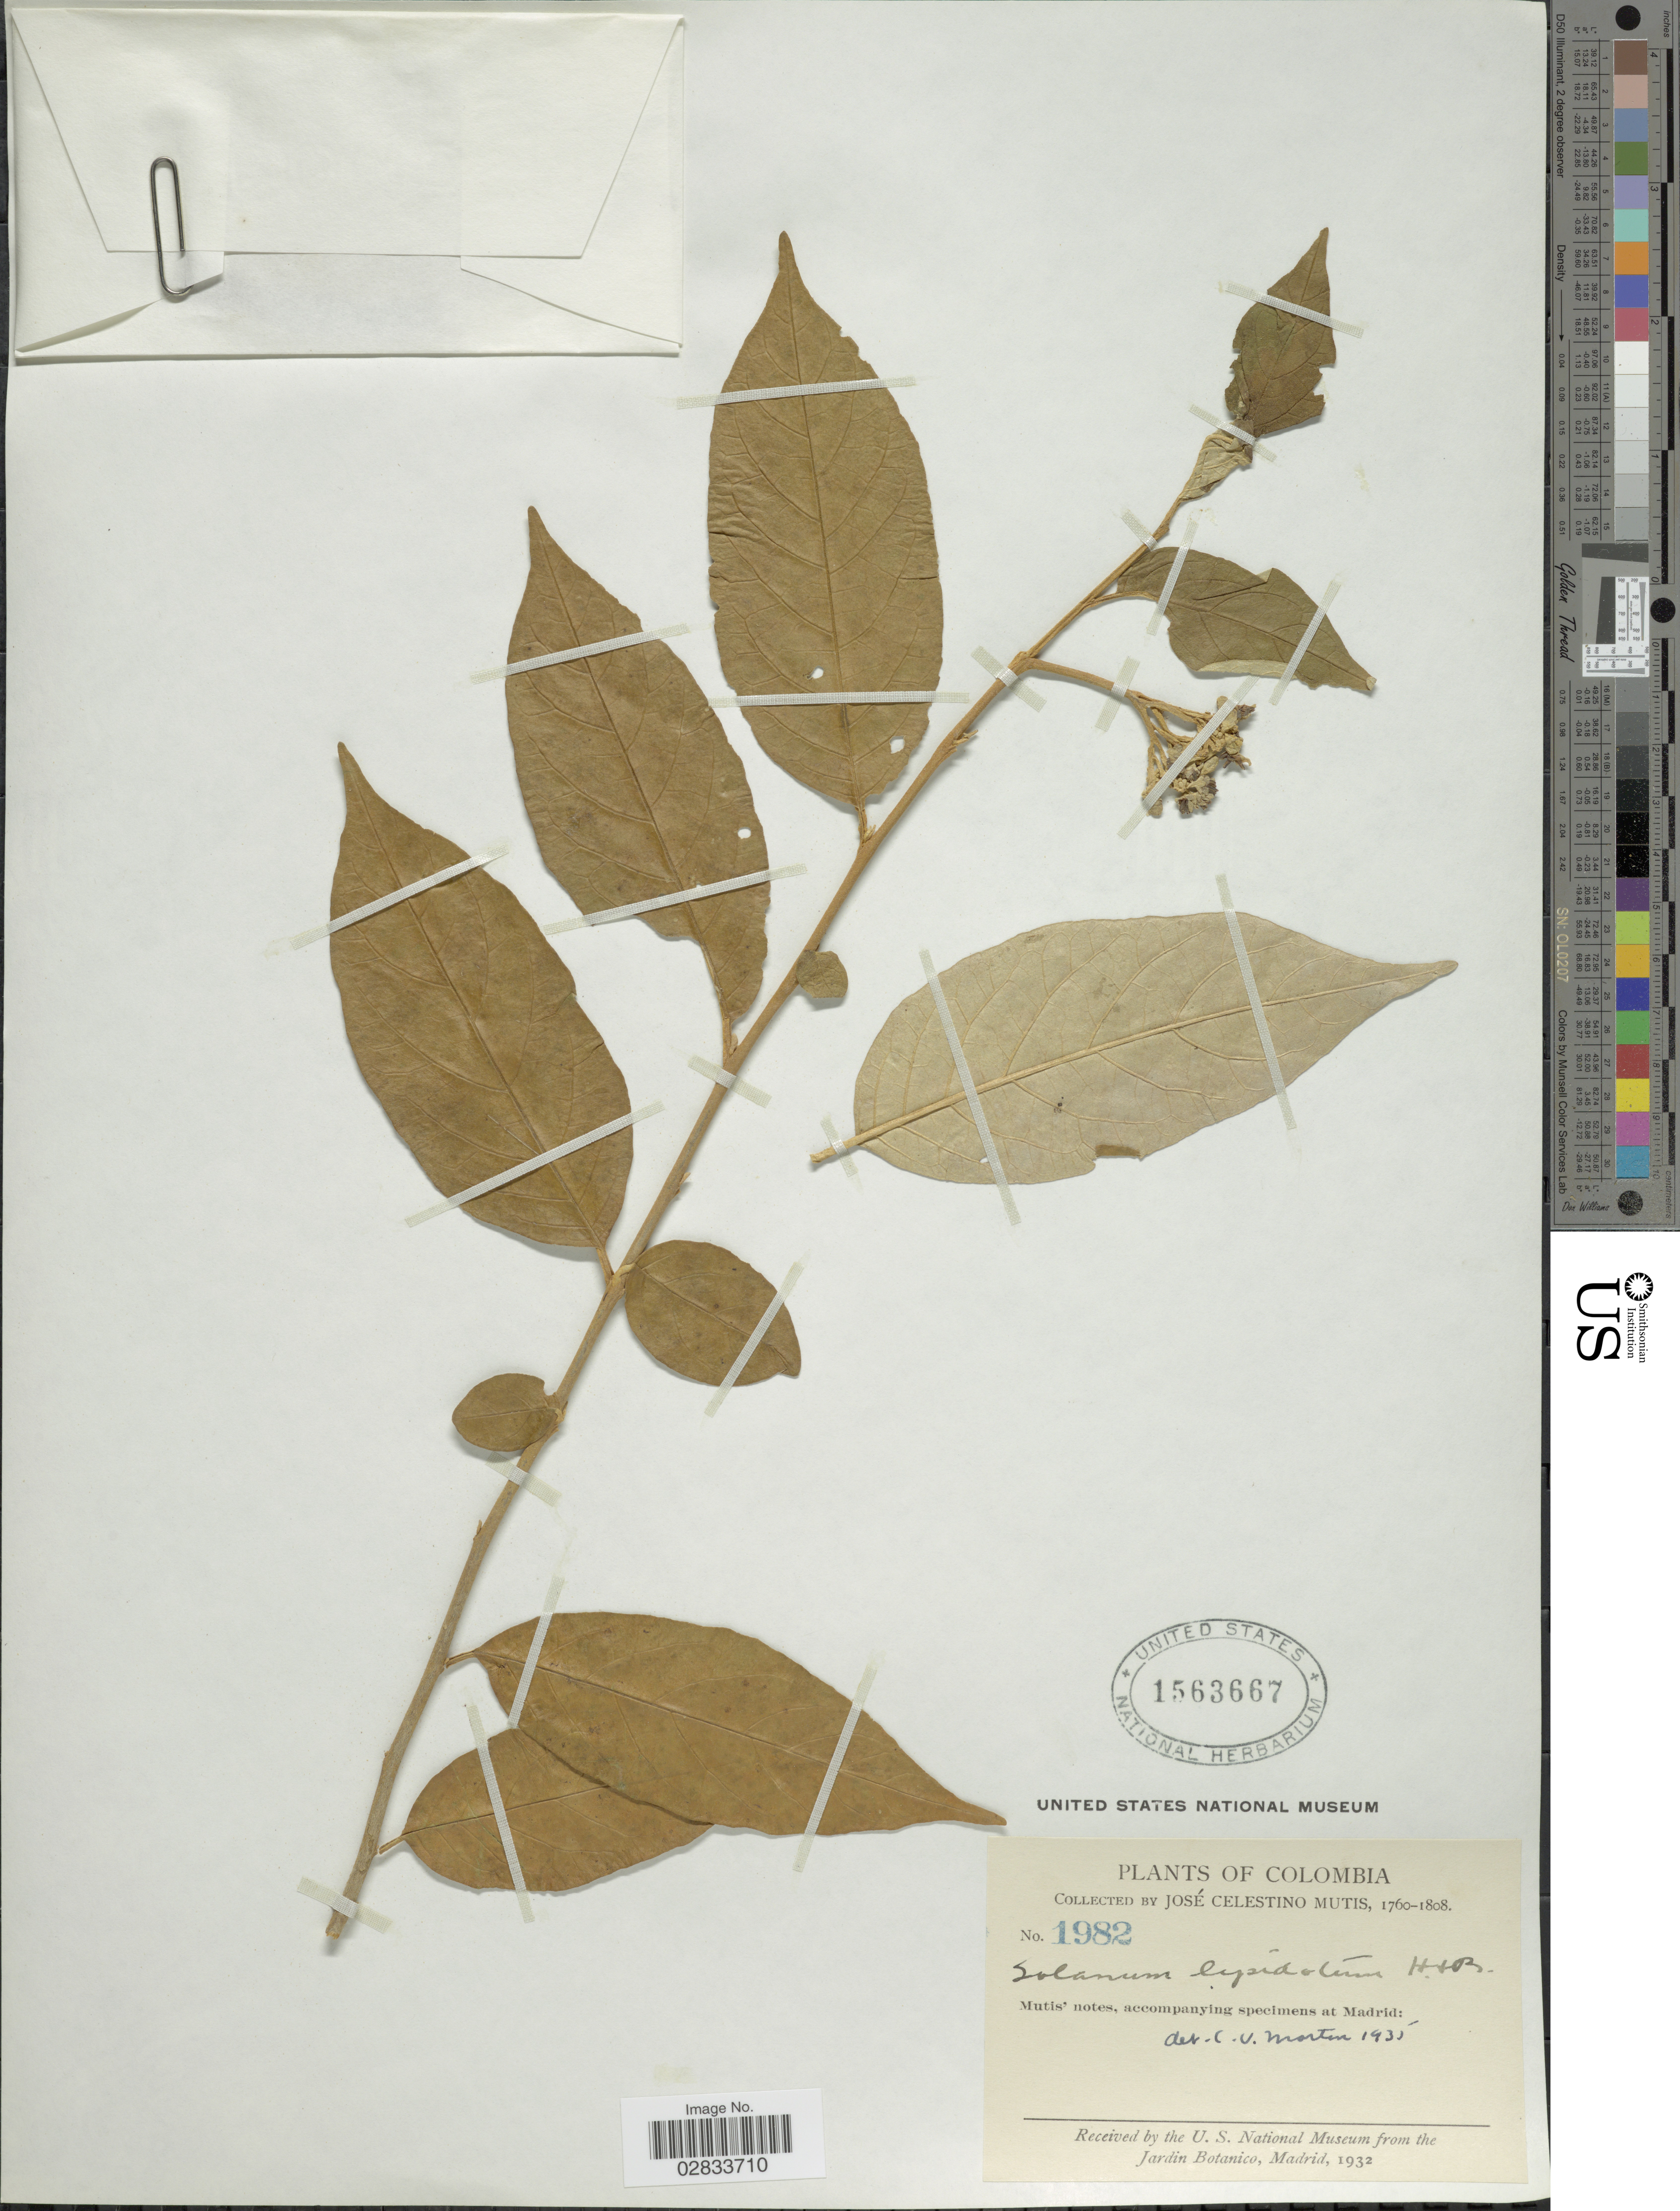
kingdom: Plantae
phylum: Tracheophyta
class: Magnoliopsida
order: Solanales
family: Solanaceae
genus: Solanum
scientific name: Solanum lepidotum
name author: Humb. & Bonpl. ex Dunal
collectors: J. C. B. Mutis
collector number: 1982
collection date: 1760/1808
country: Colombia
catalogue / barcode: US 1563667